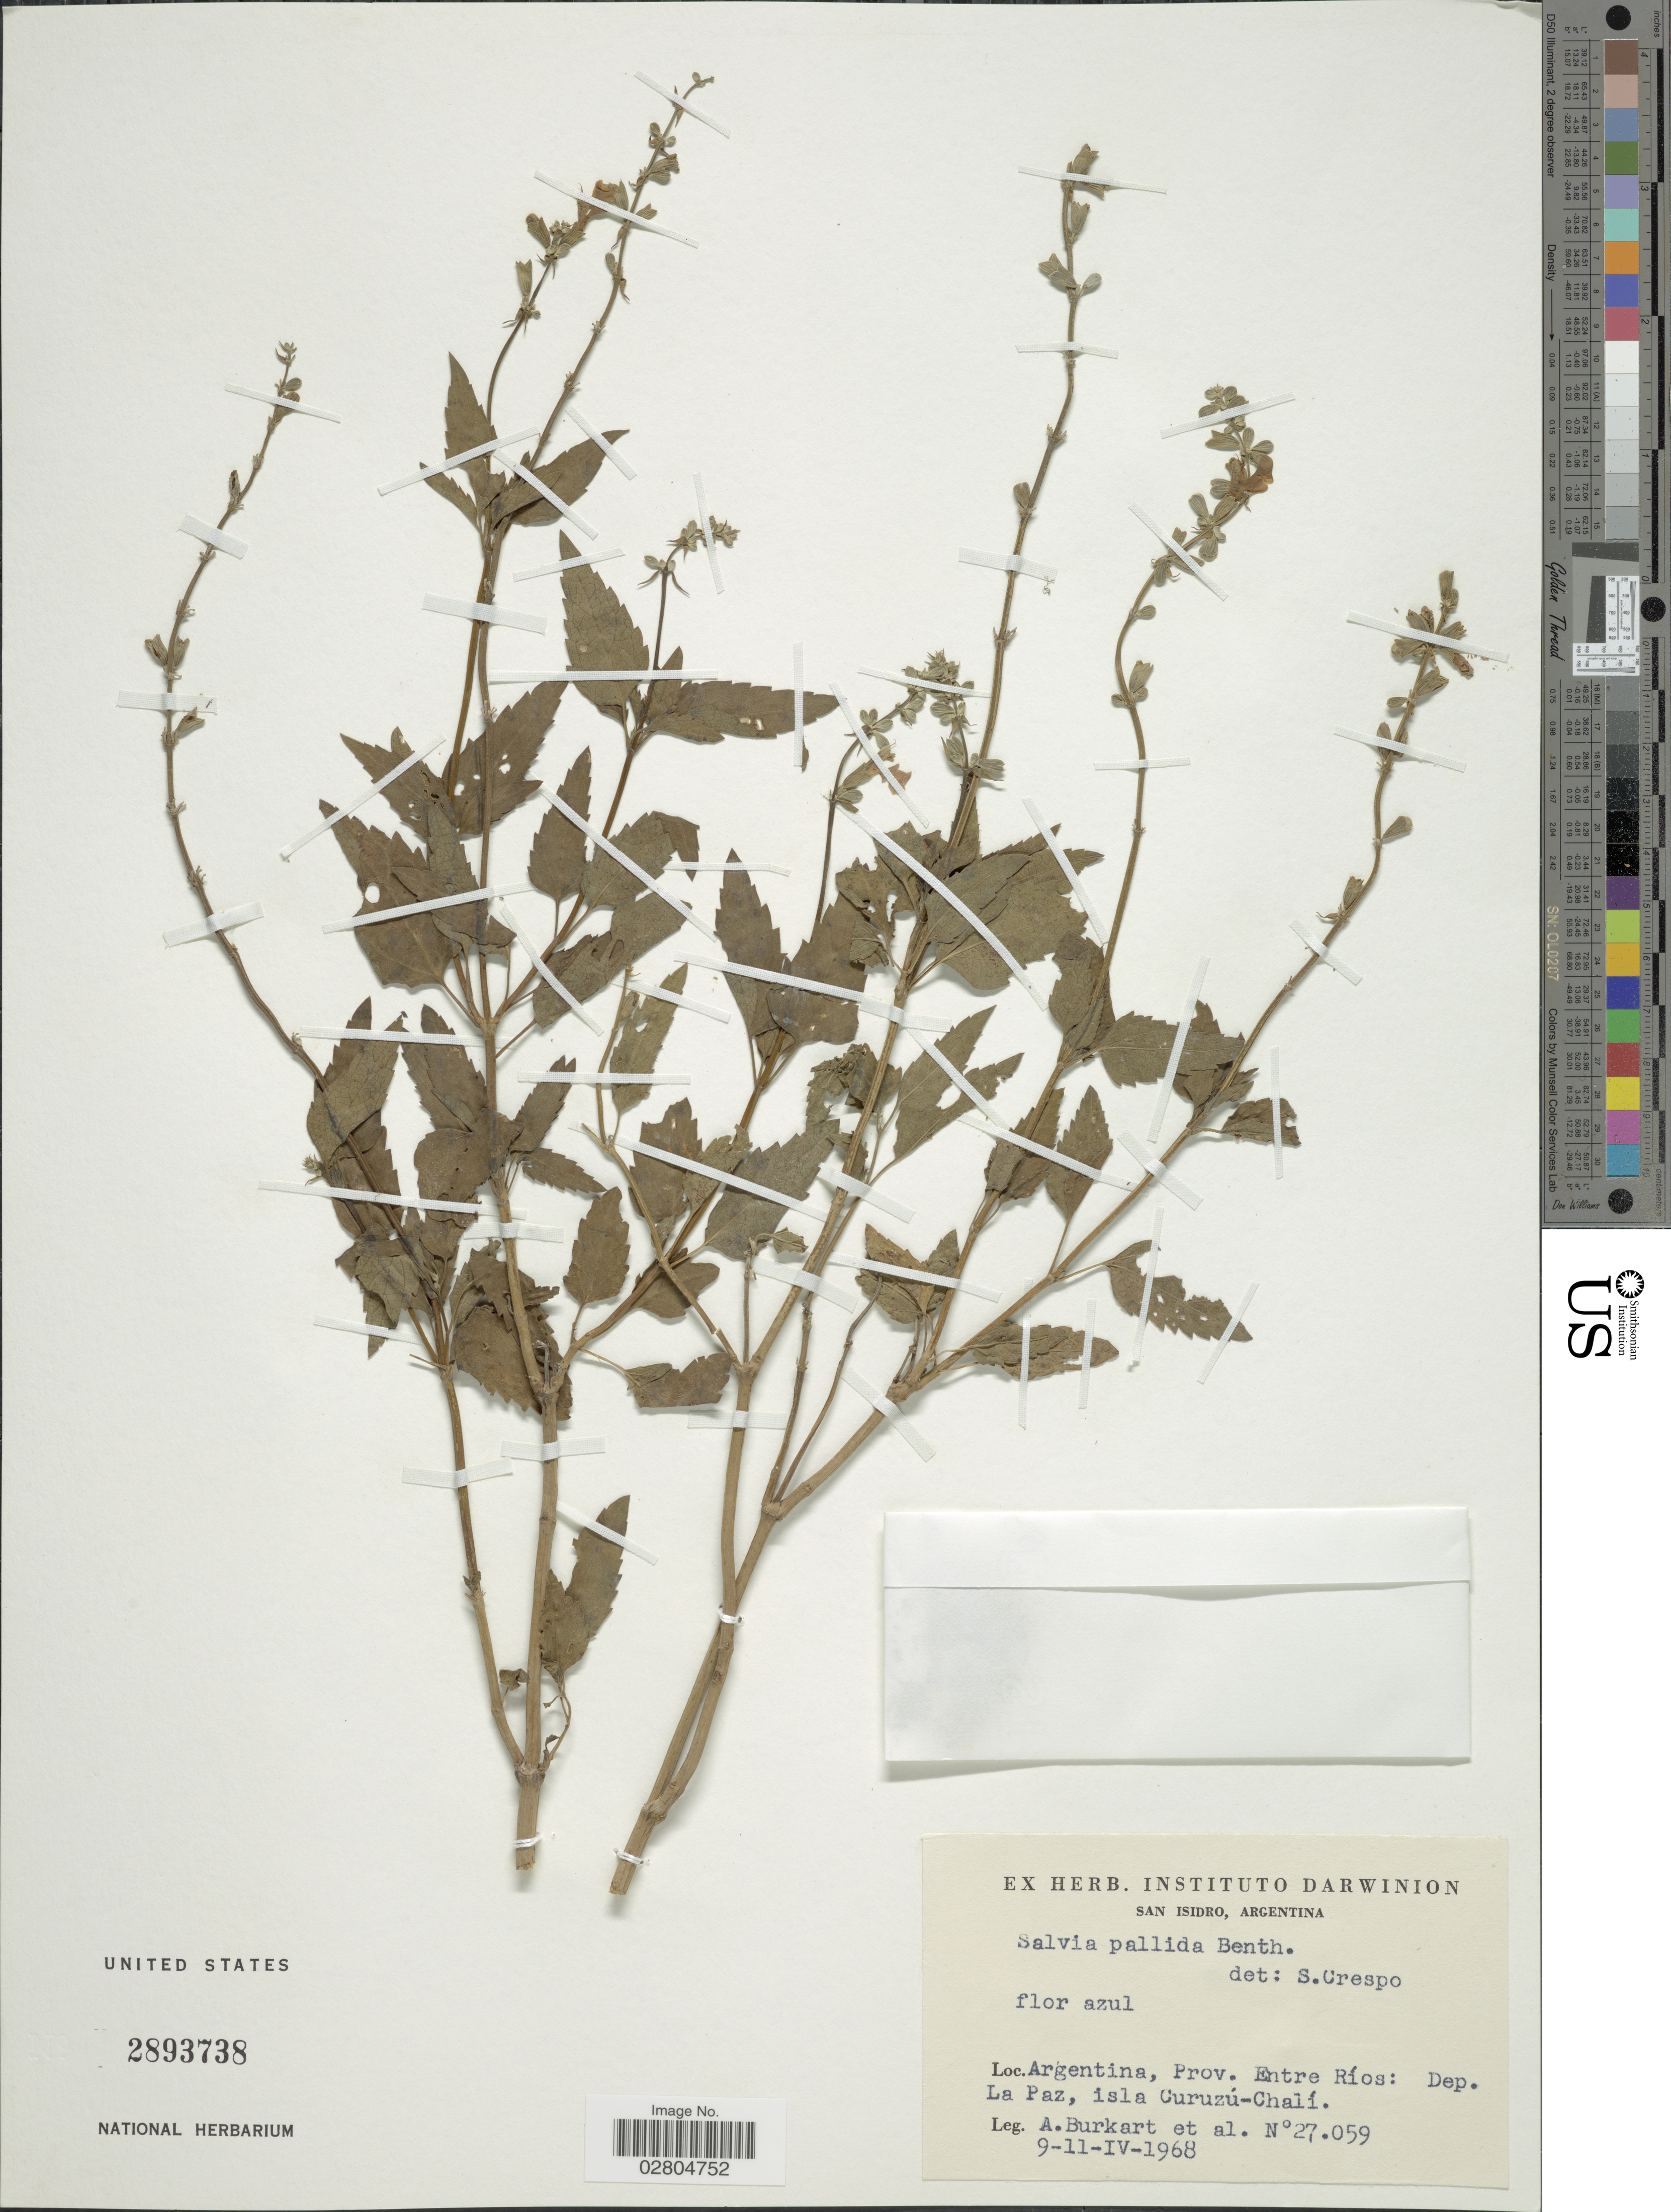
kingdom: Plantae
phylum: Tracheophyta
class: Magnoliopsida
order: Lamiales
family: Lamiaceae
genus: Salvia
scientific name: Salvia pallida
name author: Benth.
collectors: A. E. Burkart & et al.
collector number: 27059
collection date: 1968-04-09/1968-04-11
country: Argentina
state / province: Entre Rios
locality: Dep. La Paz, isla Curuzú-Chalí.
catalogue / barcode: US 2893738